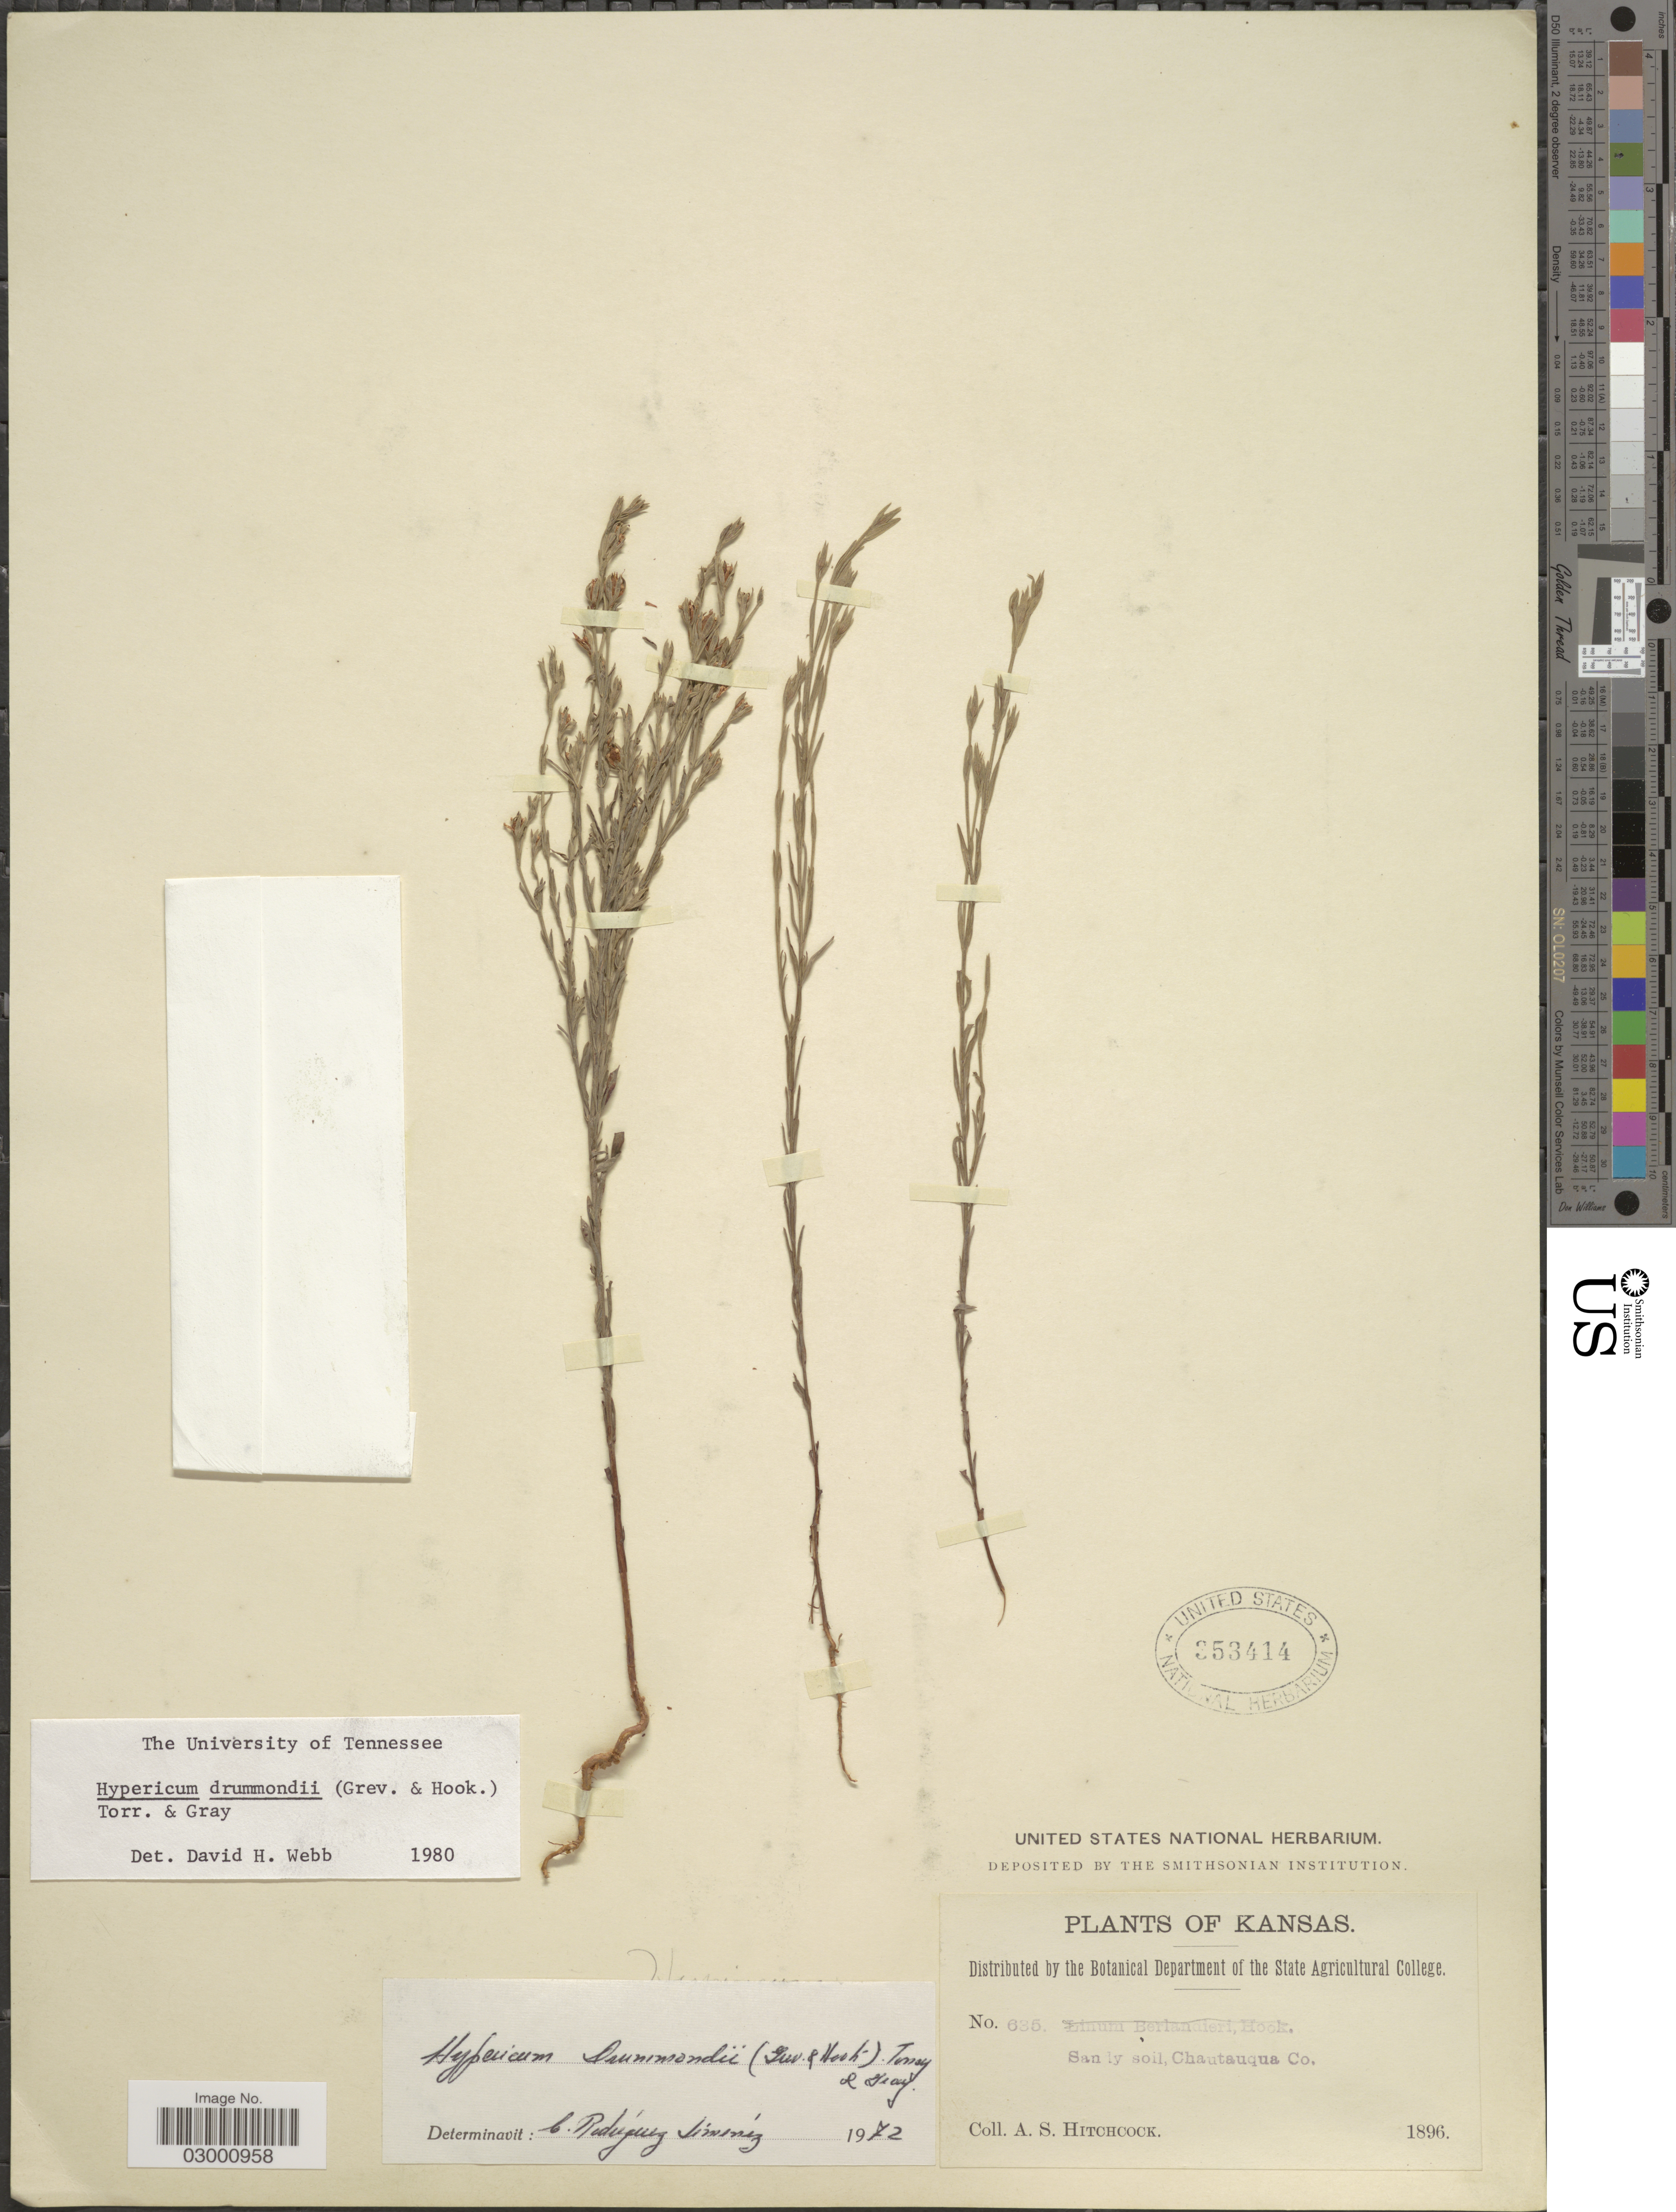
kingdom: Plantae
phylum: Tracheophyta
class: Magnoliopsida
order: Malpighiales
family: Hypericaceae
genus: Hypericum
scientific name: Hypericum drummondii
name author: (Grev. & Hook.) Torr. & A. Gray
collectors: A. S. Hitchcock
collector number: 635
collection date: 1896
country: United States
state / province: Kansas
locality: Sandy soil, Chautauqua Co.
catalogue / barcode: US 353414